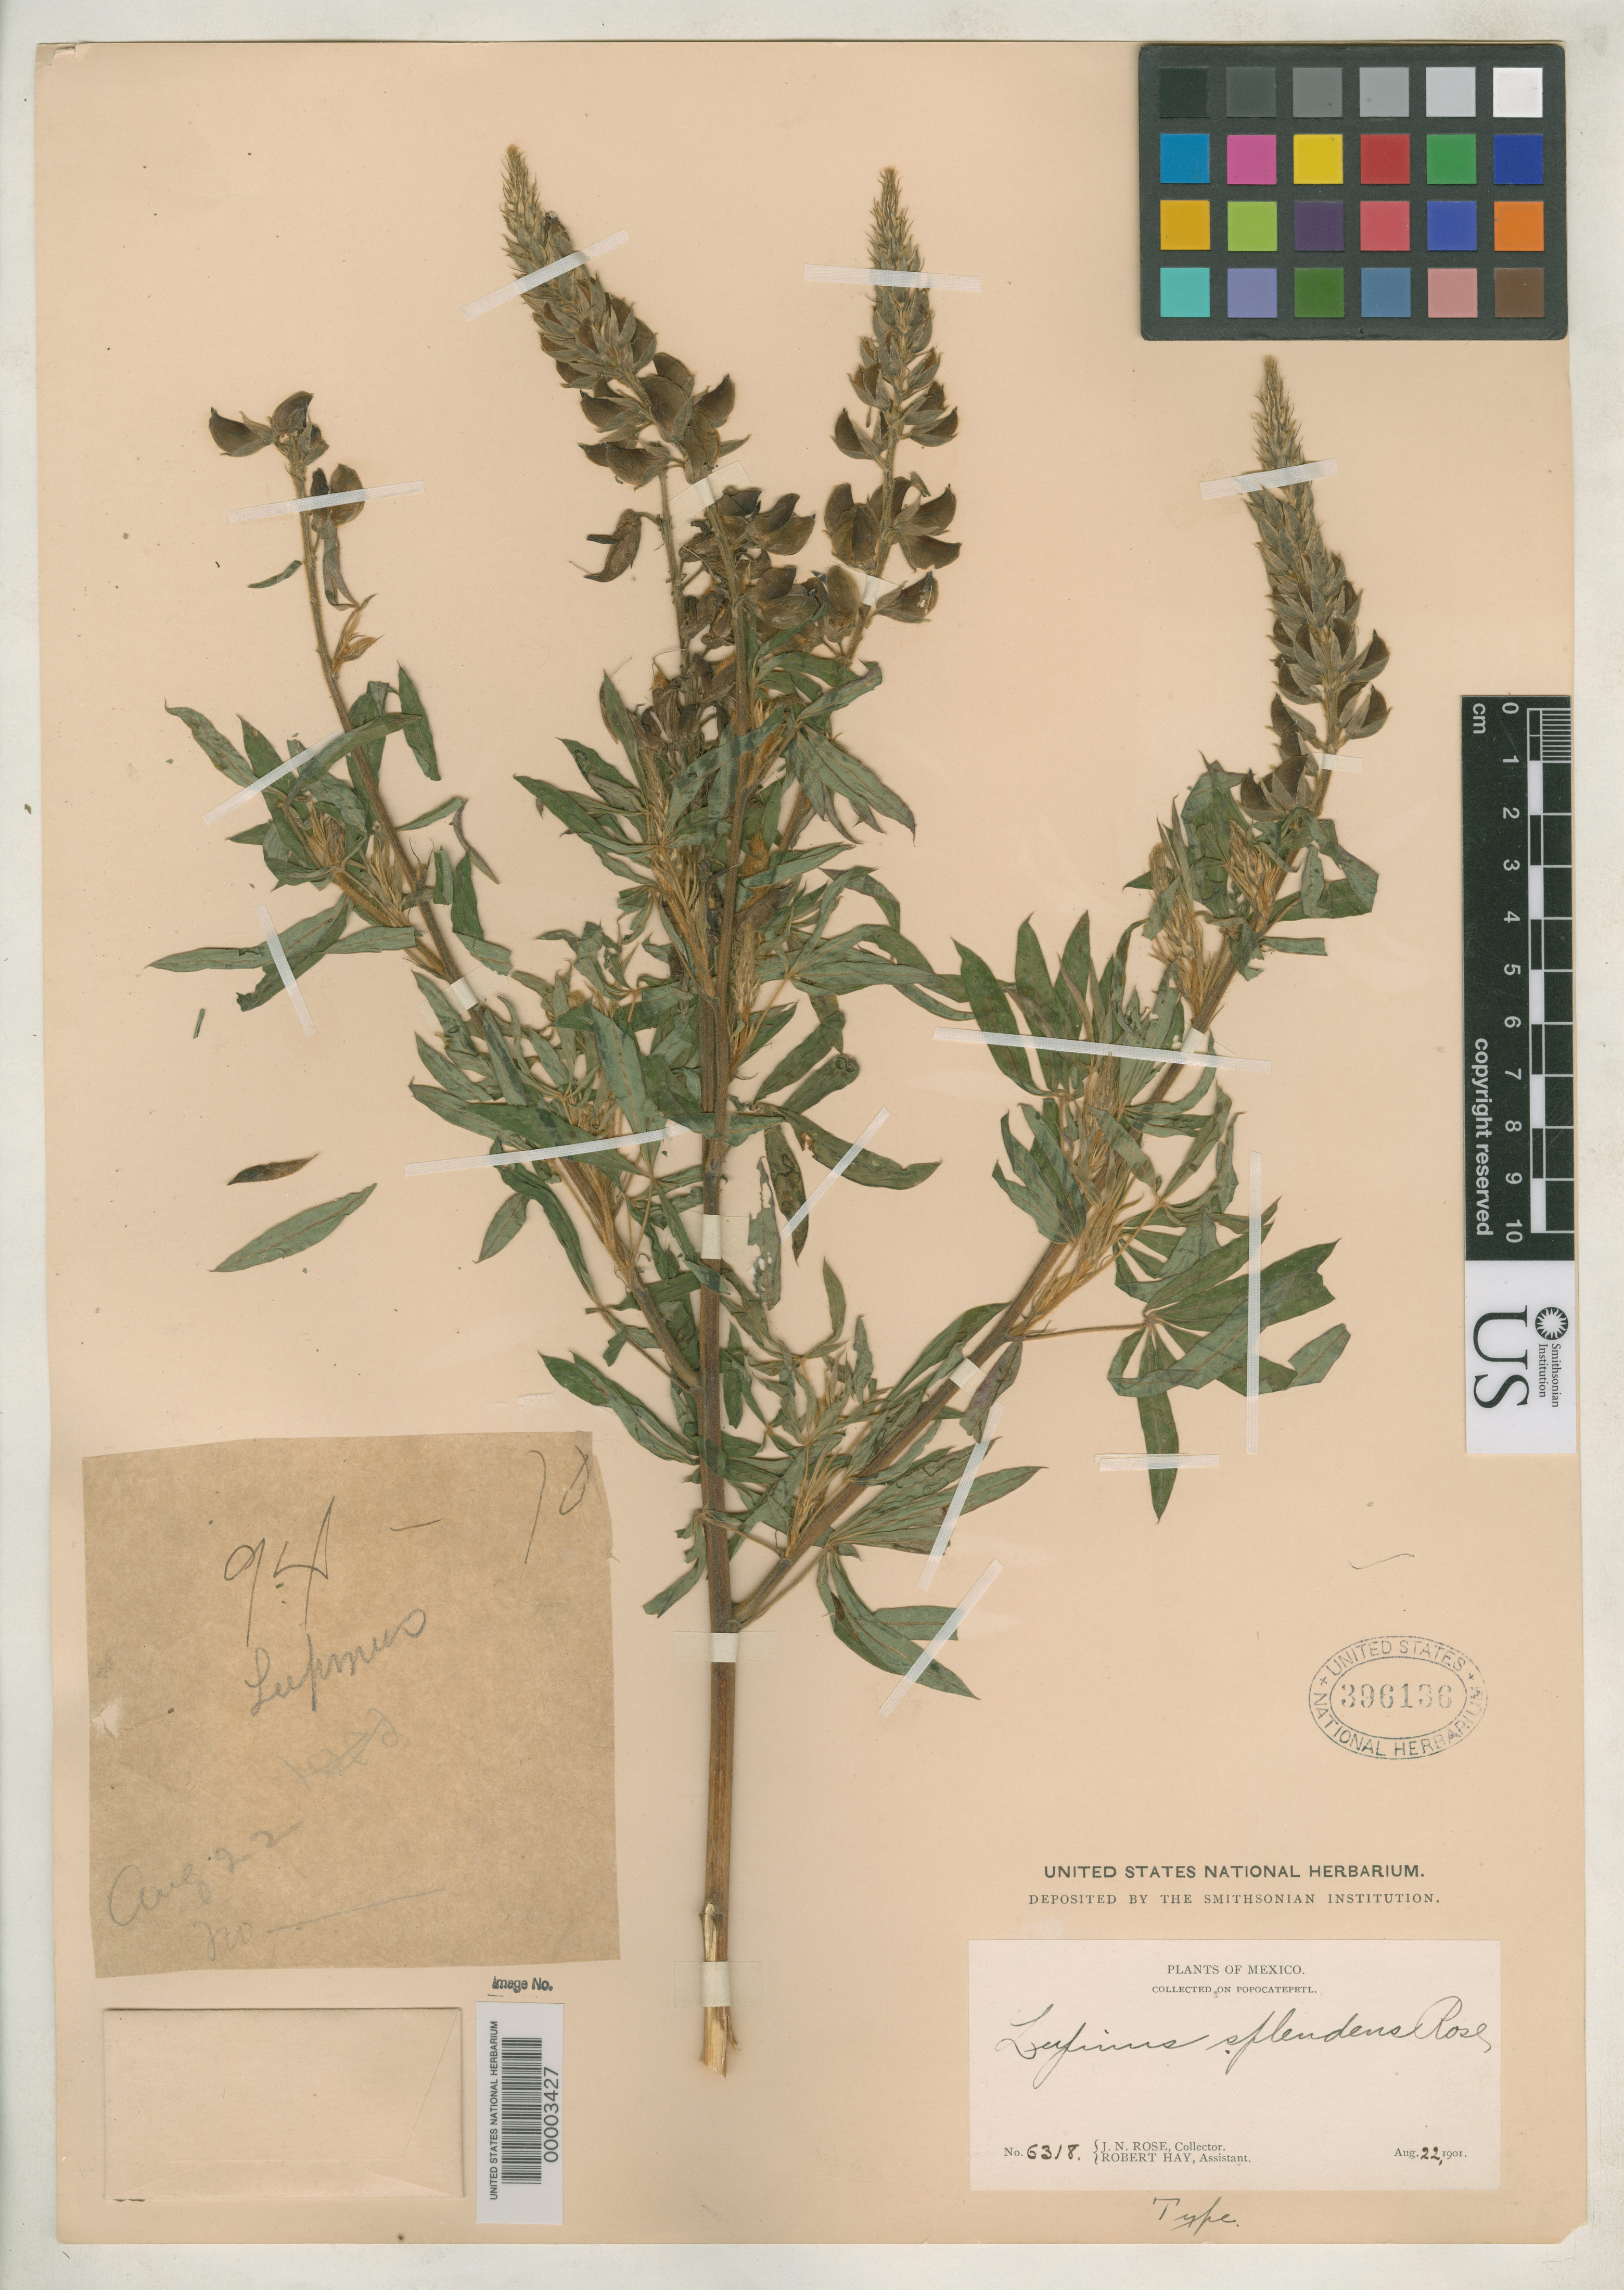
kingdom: Plantae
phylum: Tracheophyta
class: Magnoliopsida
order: Fabales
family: Fabaceae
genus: Lupinus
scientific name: Lupinus splendens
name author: Rose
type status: Isotype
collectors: J. N. Rose & R. H. Hay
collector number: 6318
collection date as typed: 22 Aug 1901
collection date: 1901-08-22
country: Mexico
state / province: Puebla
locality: Mt. Popocatepetl.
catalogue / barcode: US 396136